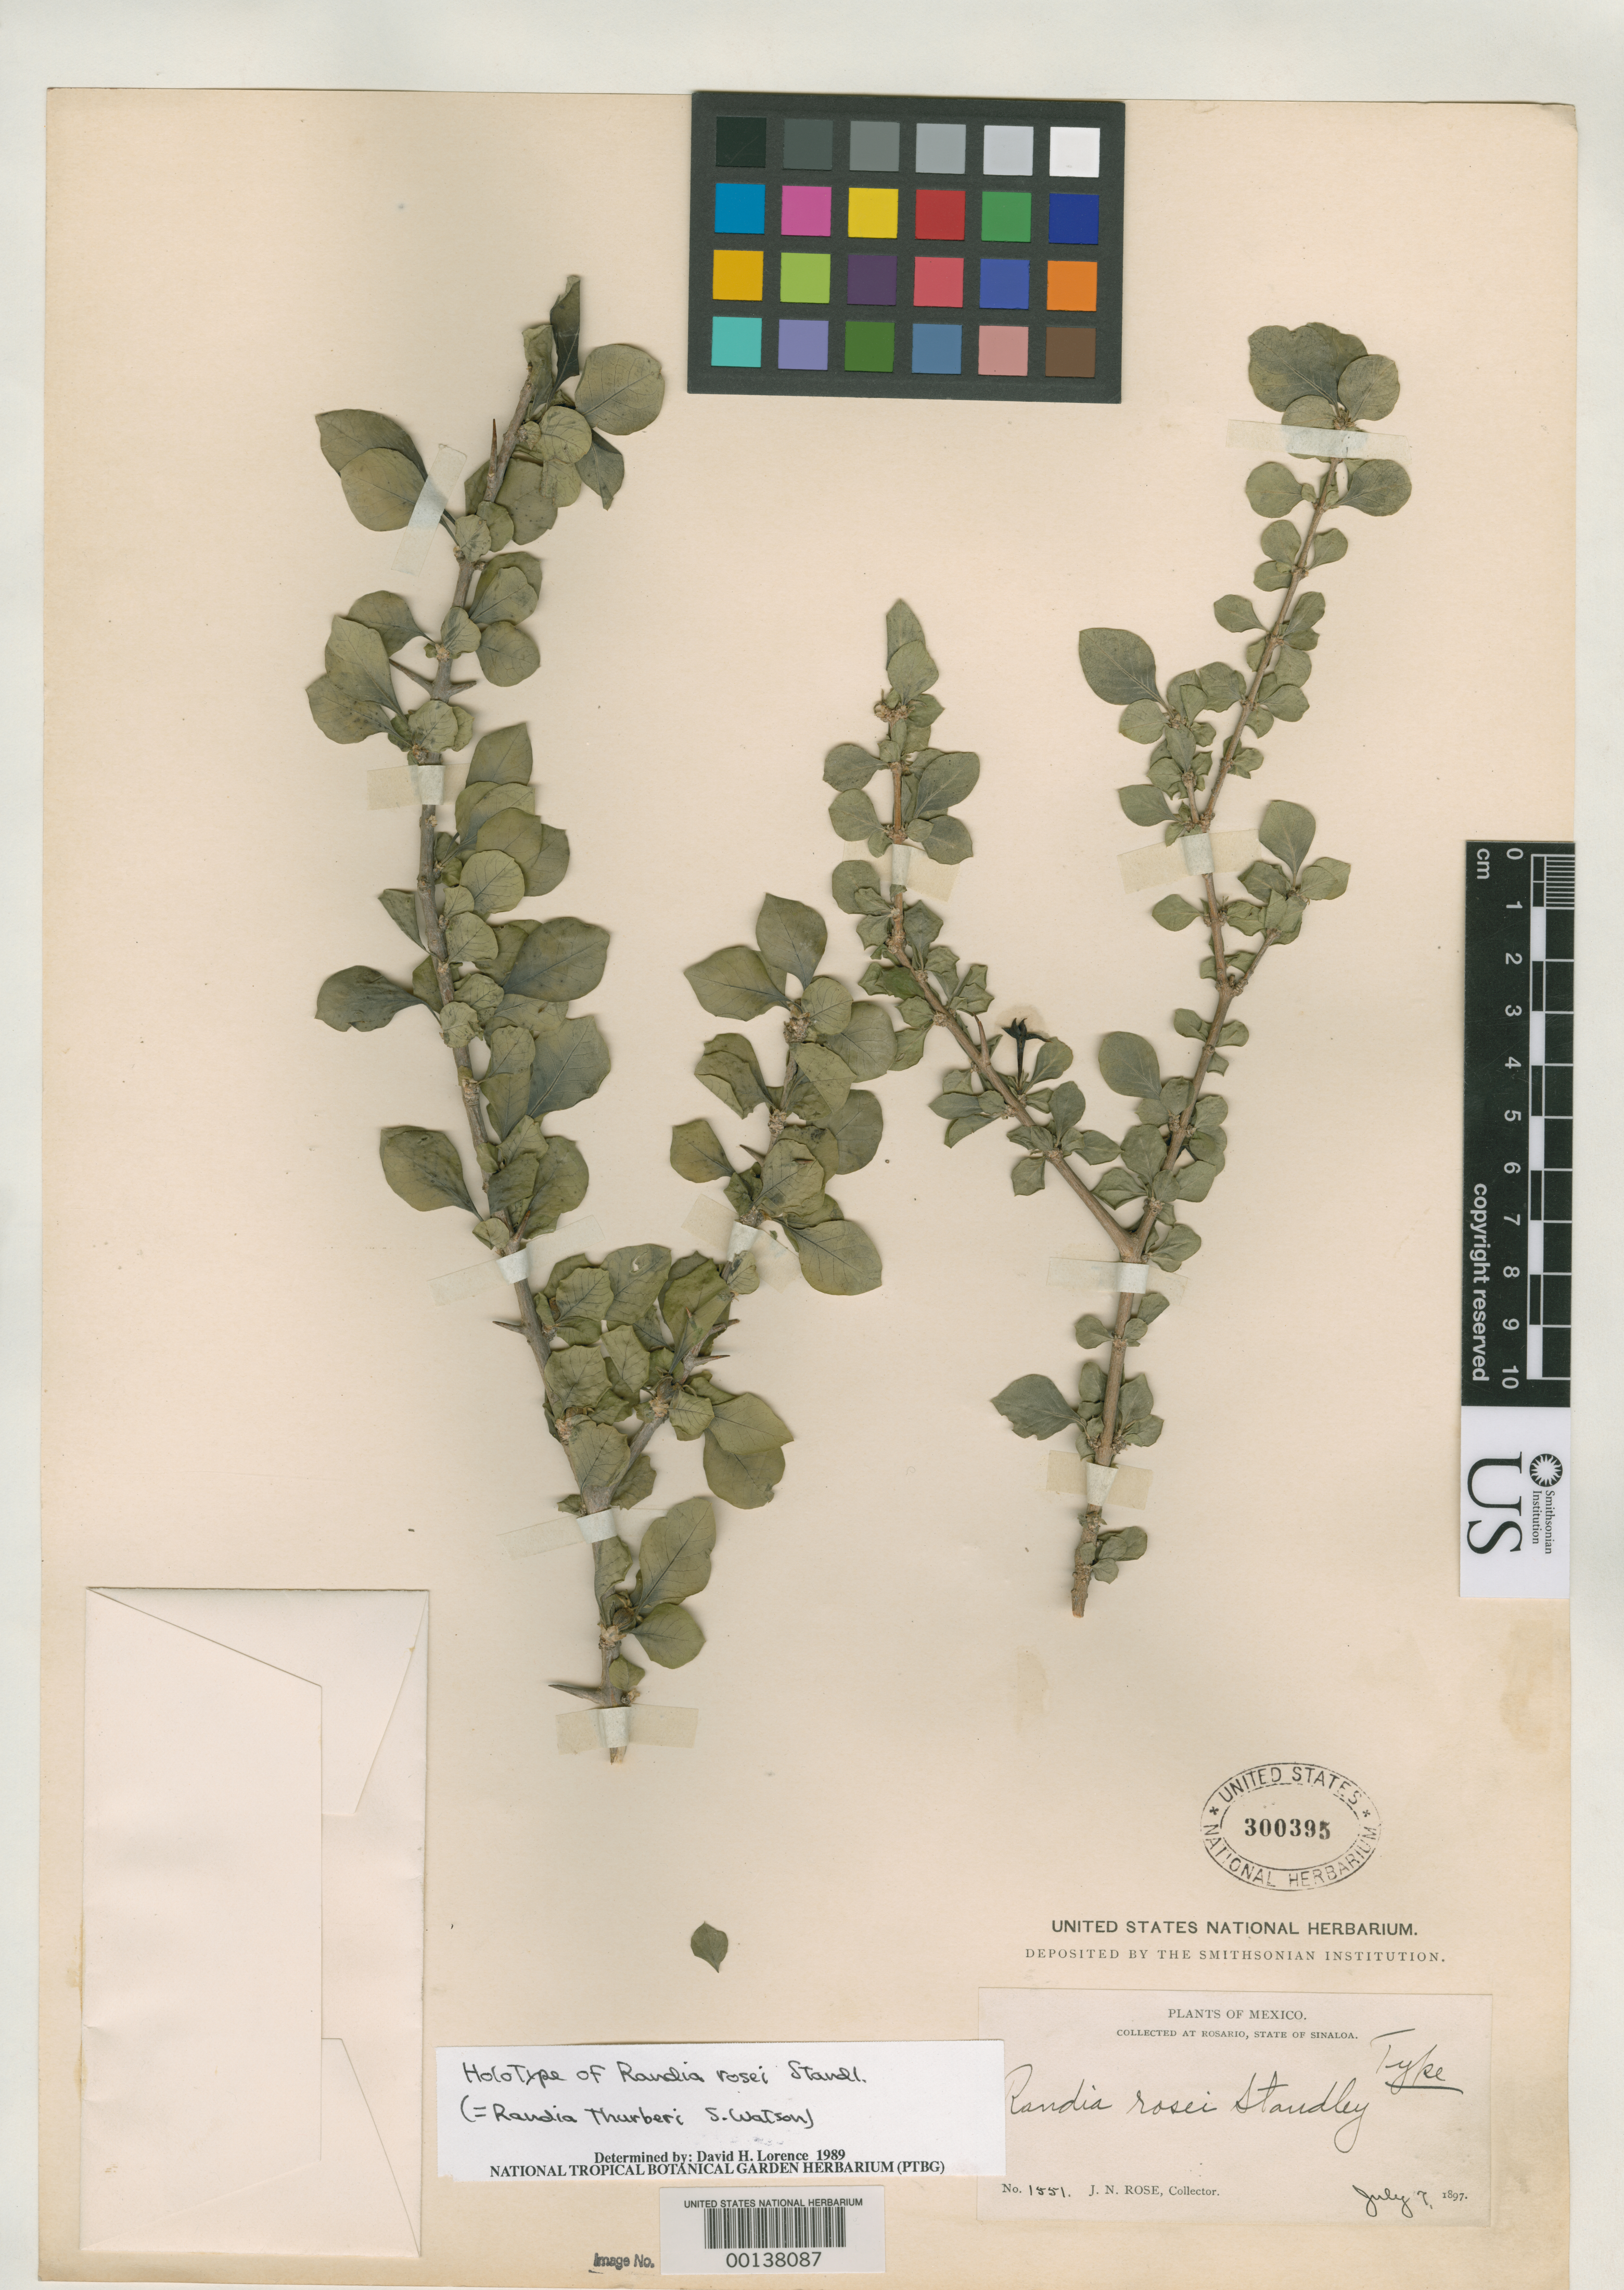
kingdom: Plantae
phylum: Tracheophyta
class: Magnoliopsida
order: Gentianales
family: Rubiaceae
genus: Randia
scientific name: Randia rosei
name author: Standl.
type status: Holotype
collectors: J. N. Rose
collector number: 1551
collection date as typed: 07 Jul 1897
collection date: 1897-07-07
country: Mexico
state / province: Sinaloa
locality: Rosario.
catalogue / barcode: US 300395